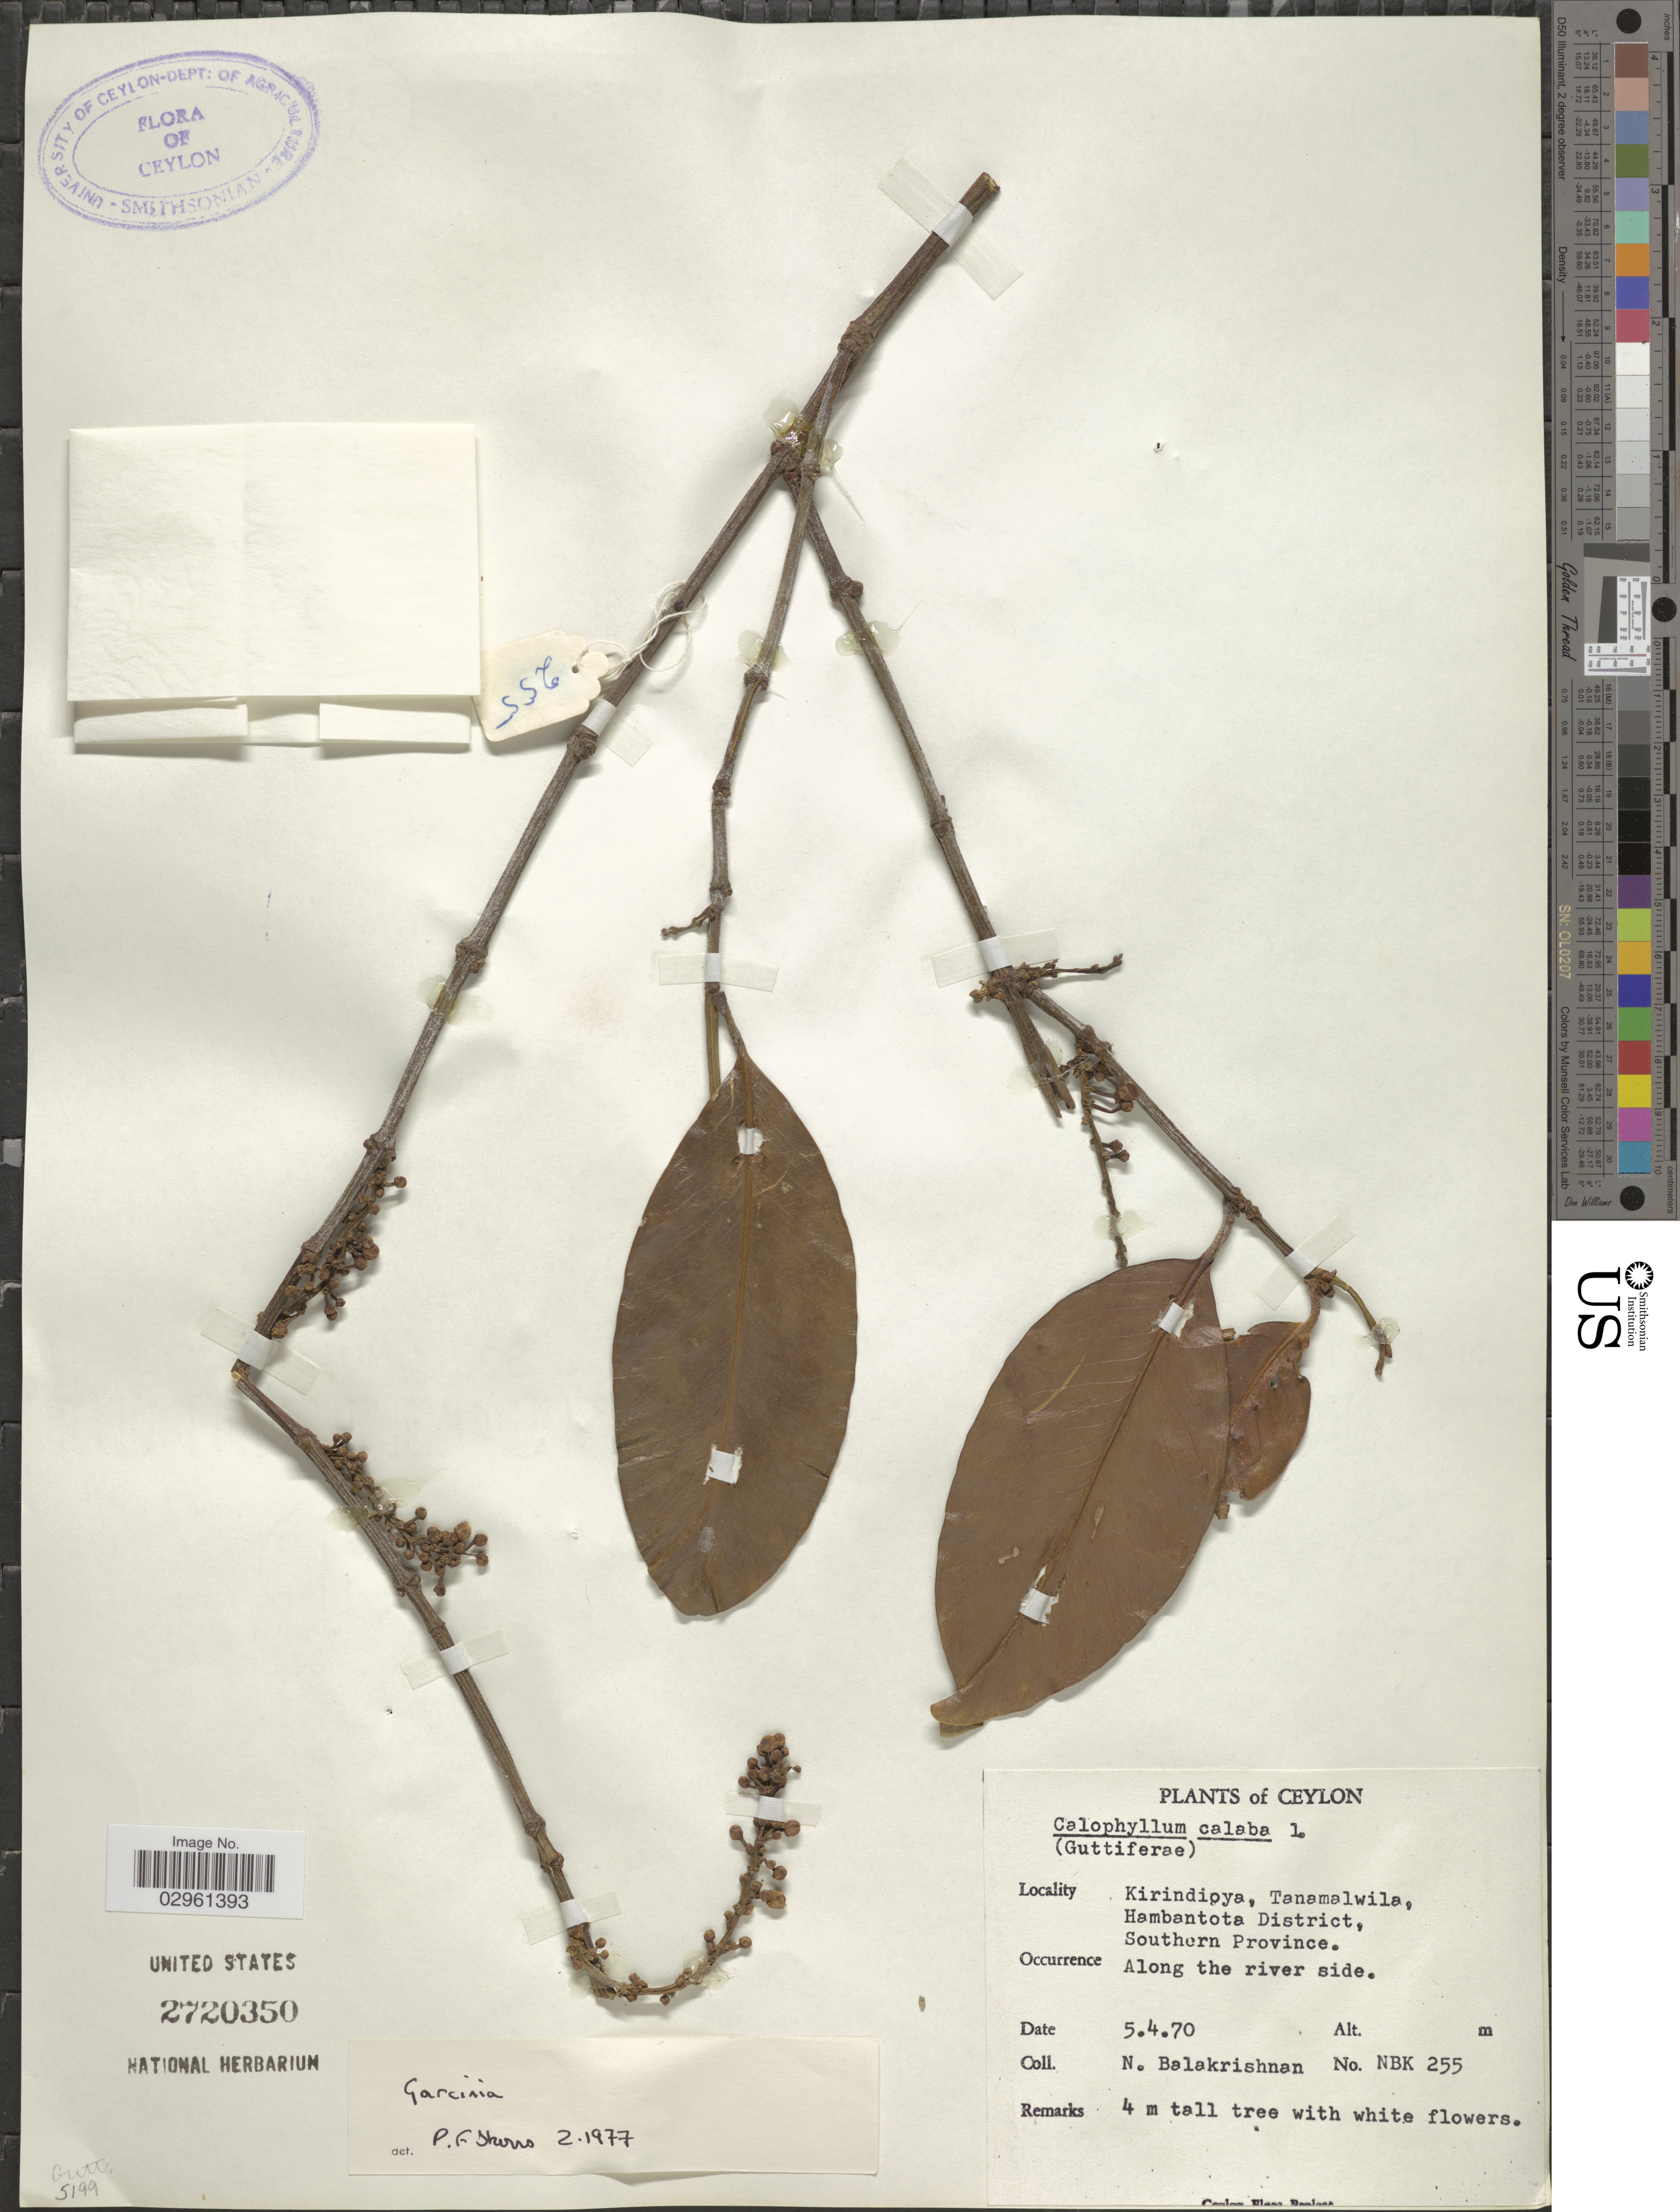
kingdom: Plantae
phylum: Tracheophyta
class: Magnoliopsida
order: Malpighiales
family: Clusiaceae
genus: Garcinia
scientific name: Garcinia sp.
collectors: N. Balakrishnan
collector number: NBK255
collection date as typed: Transcribed d/m/y: 5/4/70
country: Sri Lanka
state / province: Southern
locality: Ceylon. Kirindioya, Tanamalwila, Hambantota District, along the river side.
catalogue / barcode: US 2720350